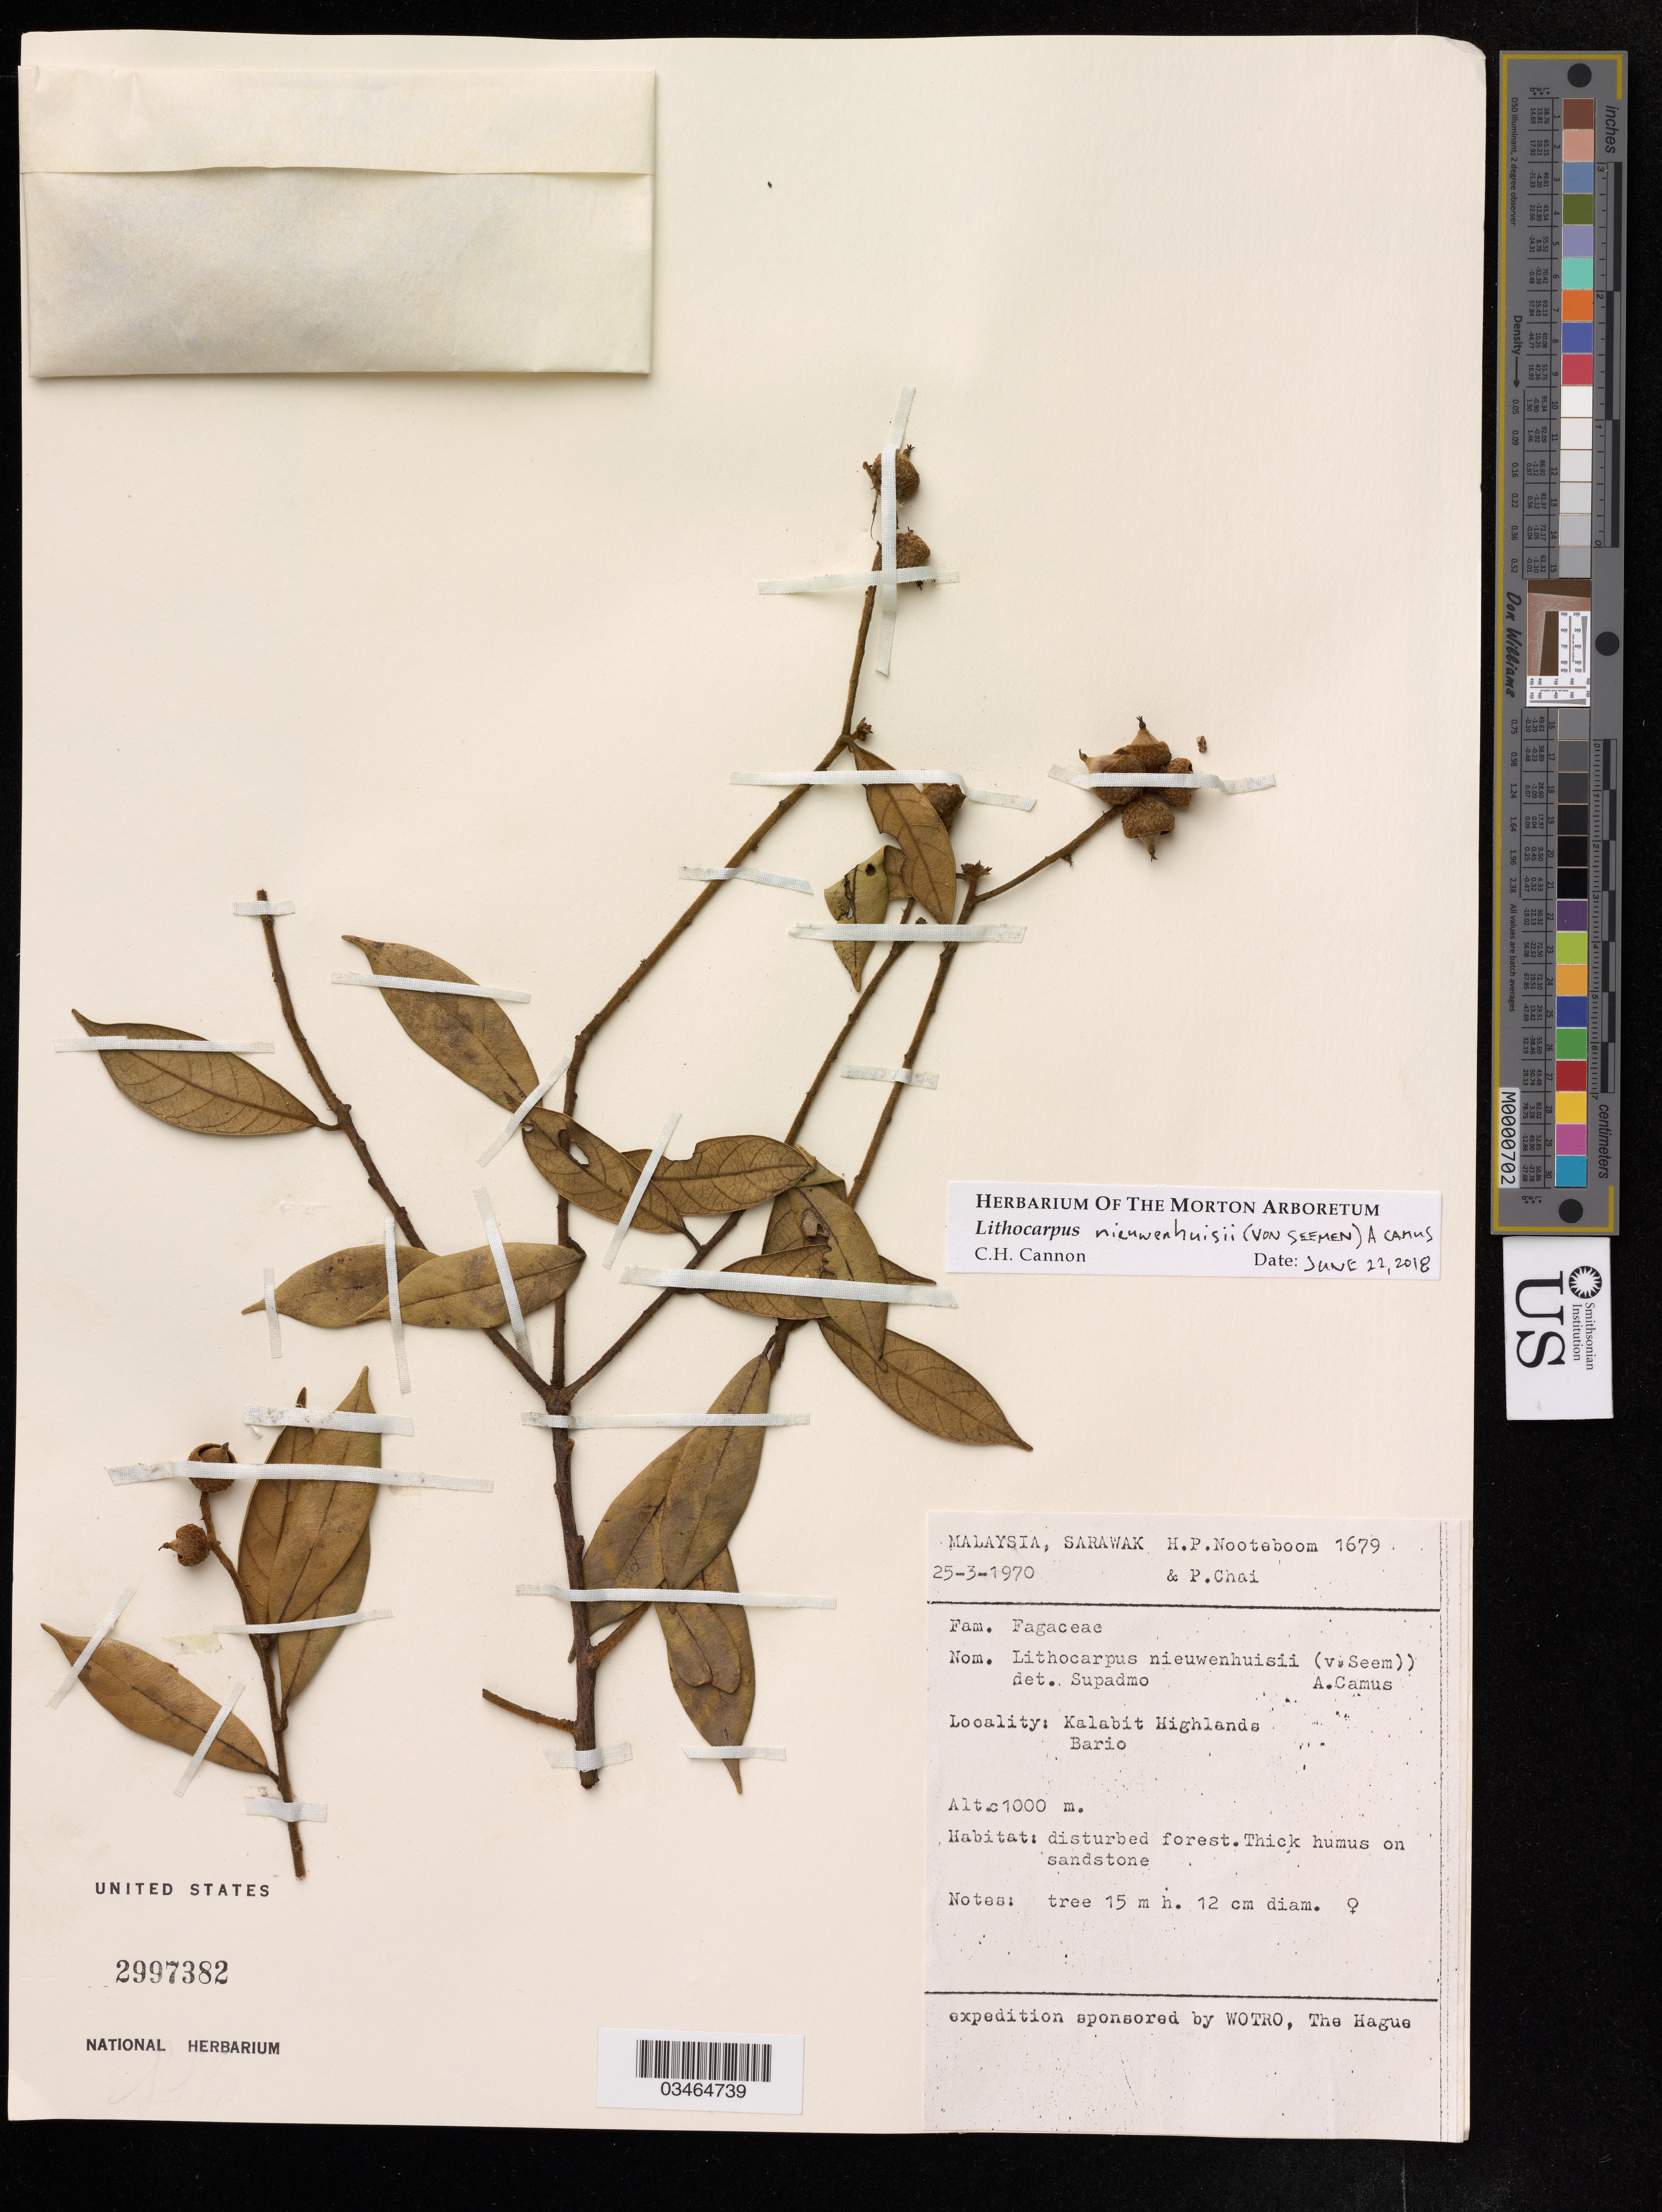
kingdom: Plantae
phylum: Tracheophyta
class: Magnoliopsida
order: Fagales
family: Fagaceae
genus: Lithocarpus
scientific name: Lithocarpus nieuwenhuisii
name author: (Seem.) A. Camus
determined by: Cannon, C. H.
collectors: H. P. Nooteboom & P. Chai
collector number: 1679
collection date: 1970-03-25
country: Malaysia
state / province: Sarawak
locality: Kalabit Highlands Bario.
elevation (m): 1000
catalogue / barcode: US 2997382